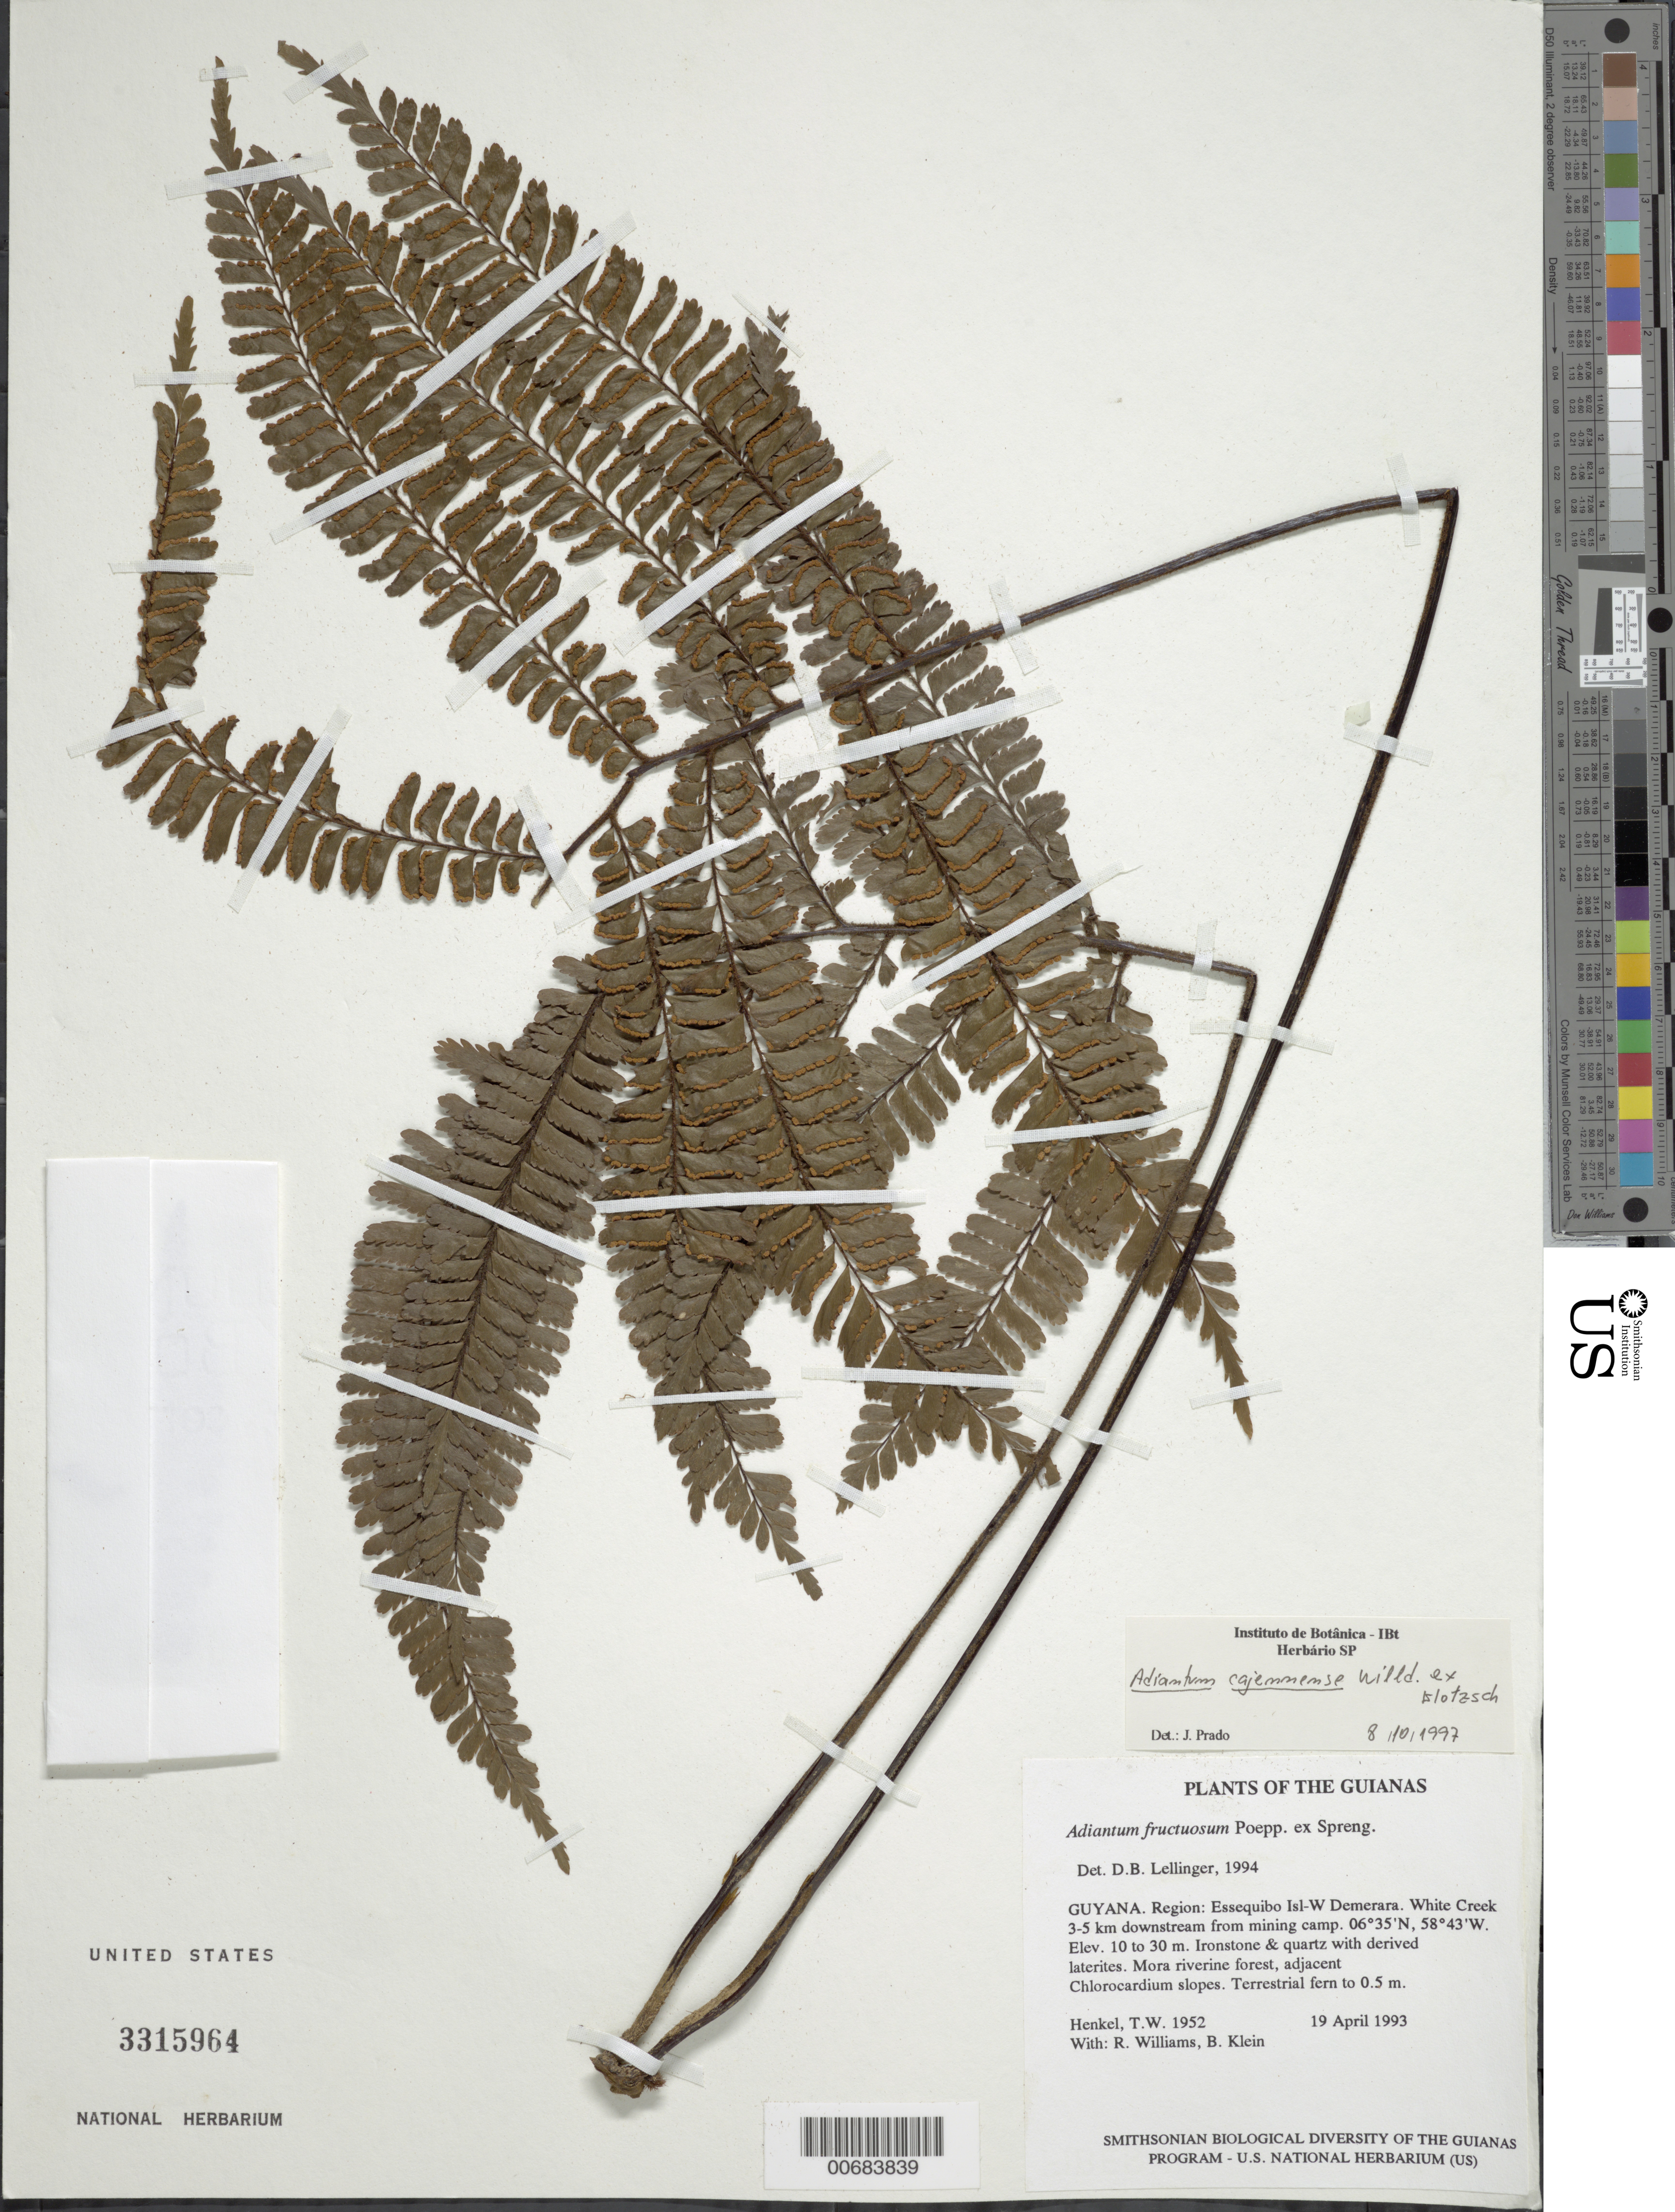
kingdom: Plantae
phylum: Tracheophyta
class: Polypodiopsida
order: Polypodiales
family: Pteridaceae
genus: Adiantum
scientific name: Adiantum cajennense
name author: Willd. ex Klotzsch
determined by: Prado, J.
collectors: T. Henkel, R. Williams & B. Klein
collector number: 1952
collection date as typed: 19 April 1993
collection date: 1993-04-19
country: Guyana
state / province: Essequibo Isl-W. Demerara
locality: White Creek 3-5 km downstream from mining camp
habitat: Ironstone & quartz with derived laterites. Mora riverine forest, adjacent Chlorocardium slopes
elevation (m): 10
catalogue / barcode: US 3315964